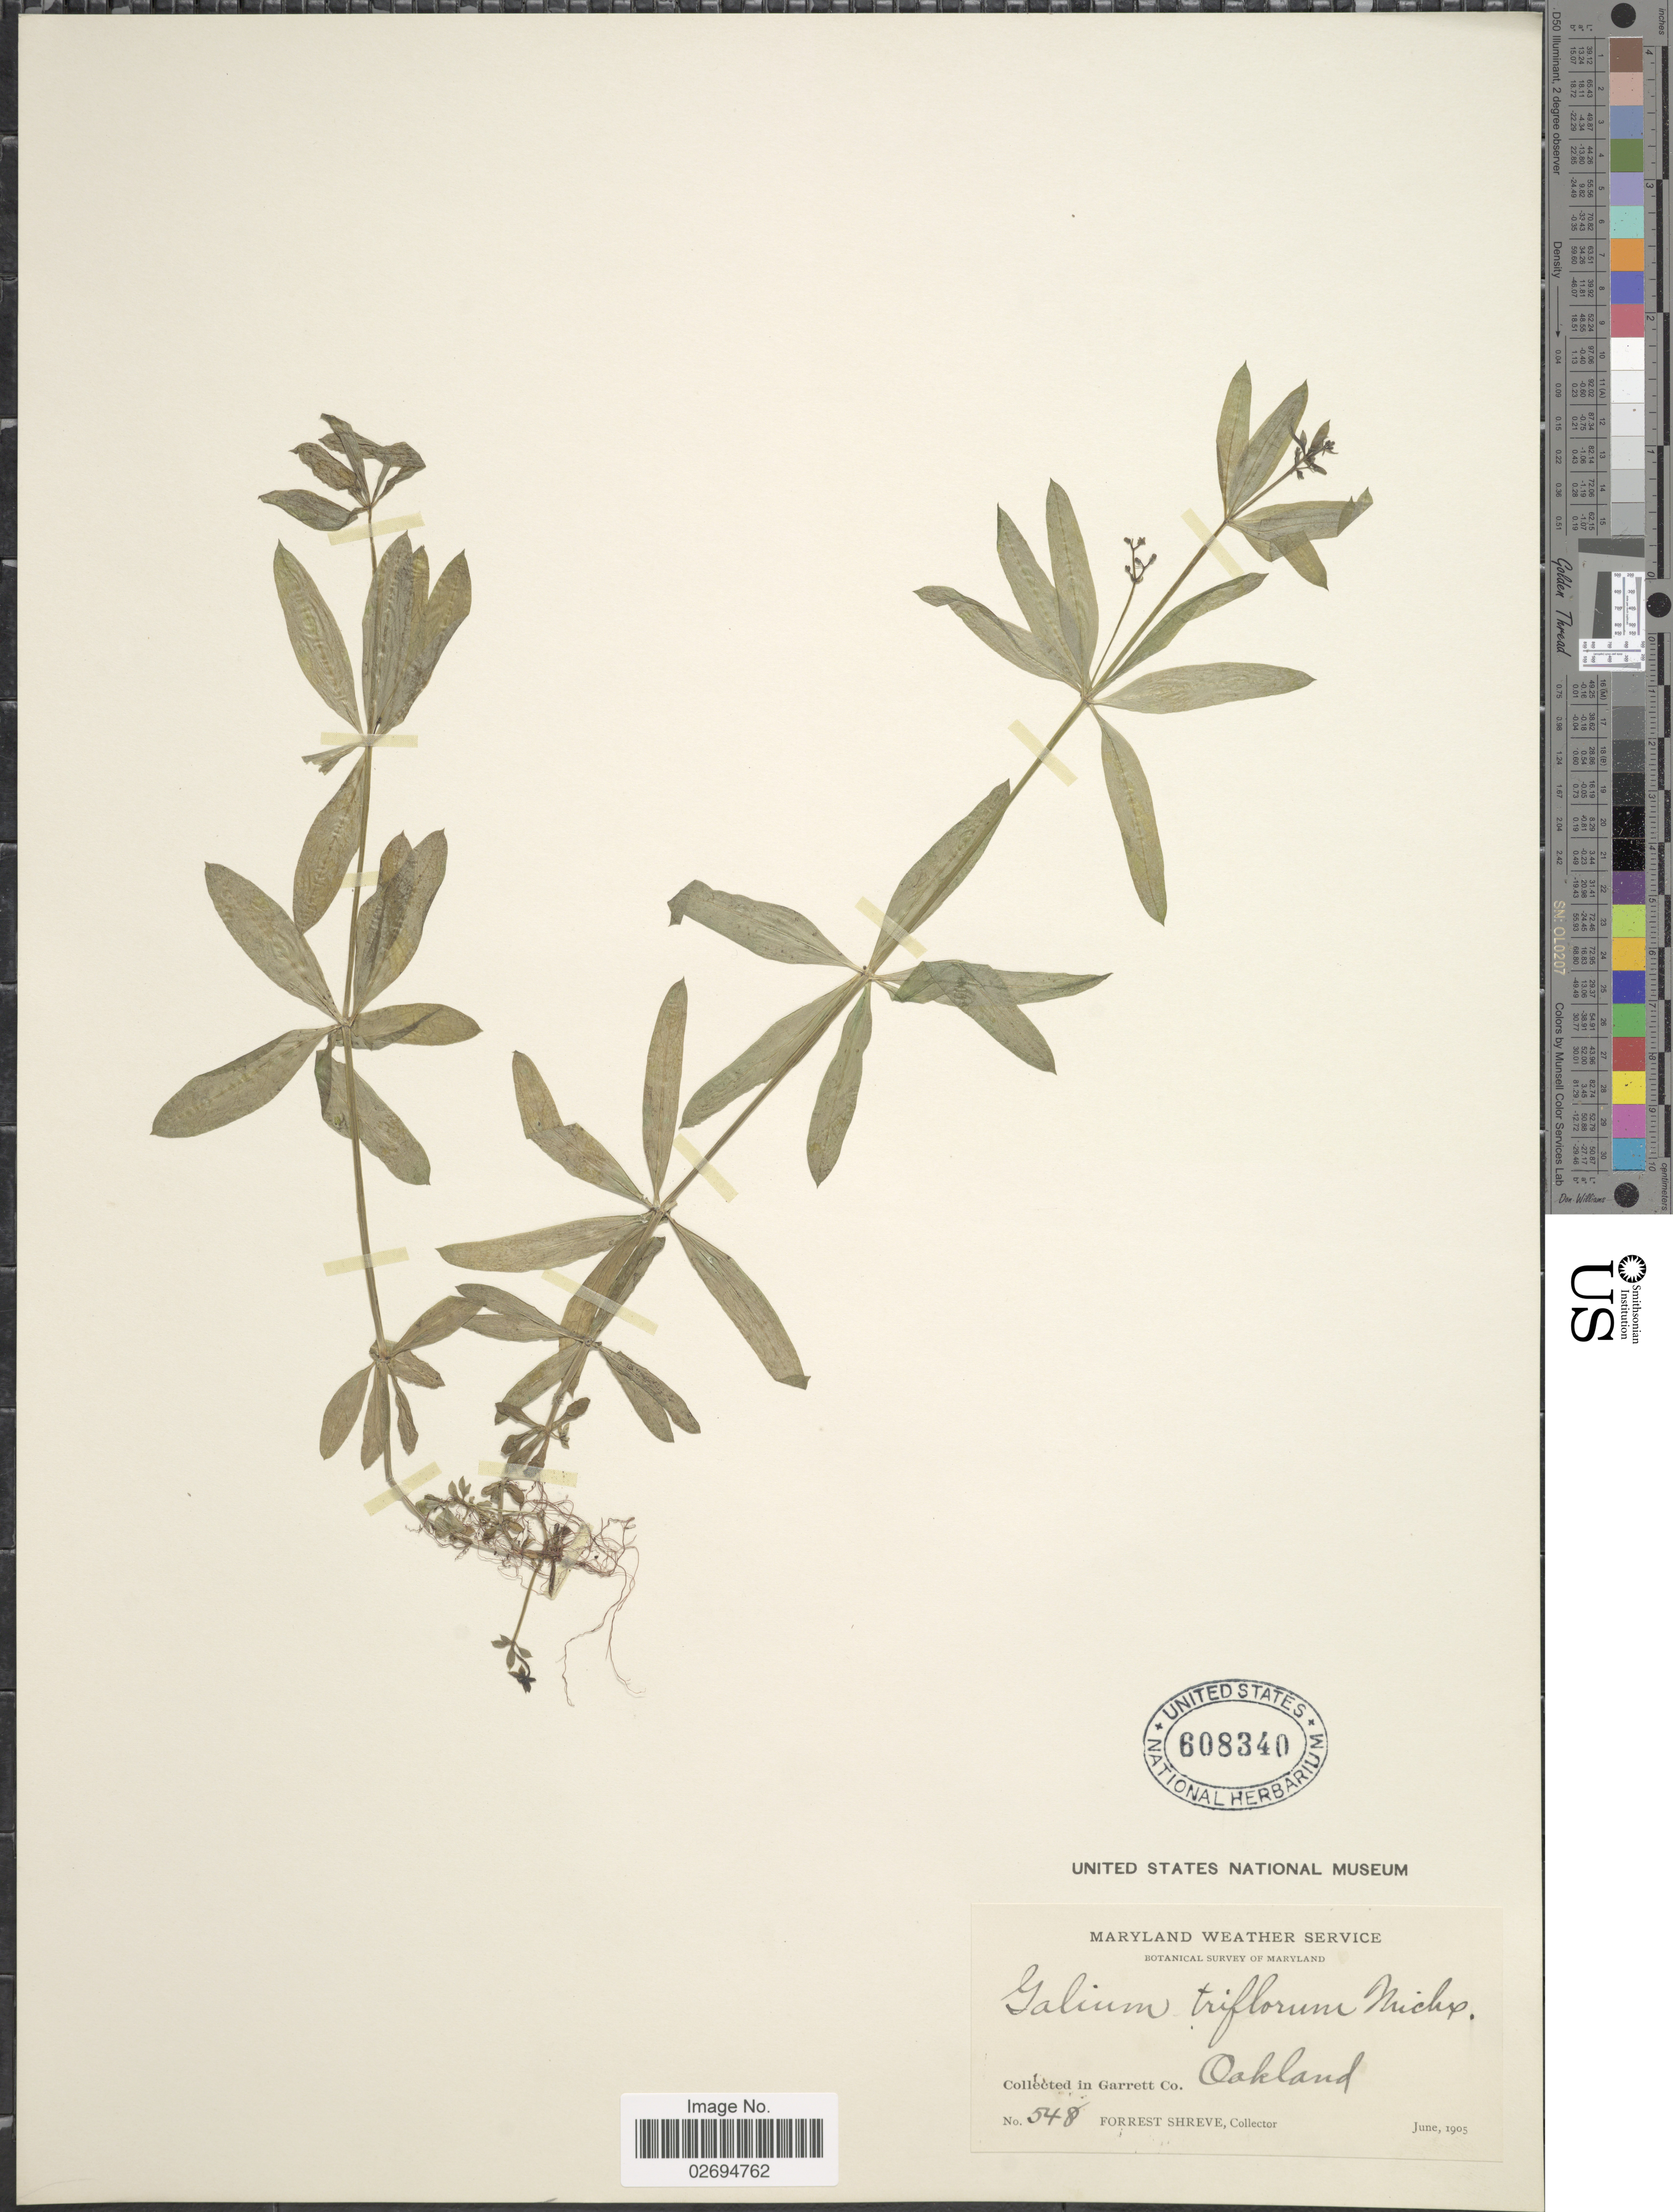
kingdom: Plantae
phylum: Tracheophyta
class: Magnoliopsida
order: Gentianales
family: Rubiaceae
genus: Galium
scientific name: Galium triflorum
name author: Michx.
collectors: F. Shreve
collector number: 548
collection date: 1905-06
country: United States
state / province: Maryland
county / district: Garrett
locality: Maryland Weather Service, In Garrett Co. Oakland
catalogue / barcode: US 608340